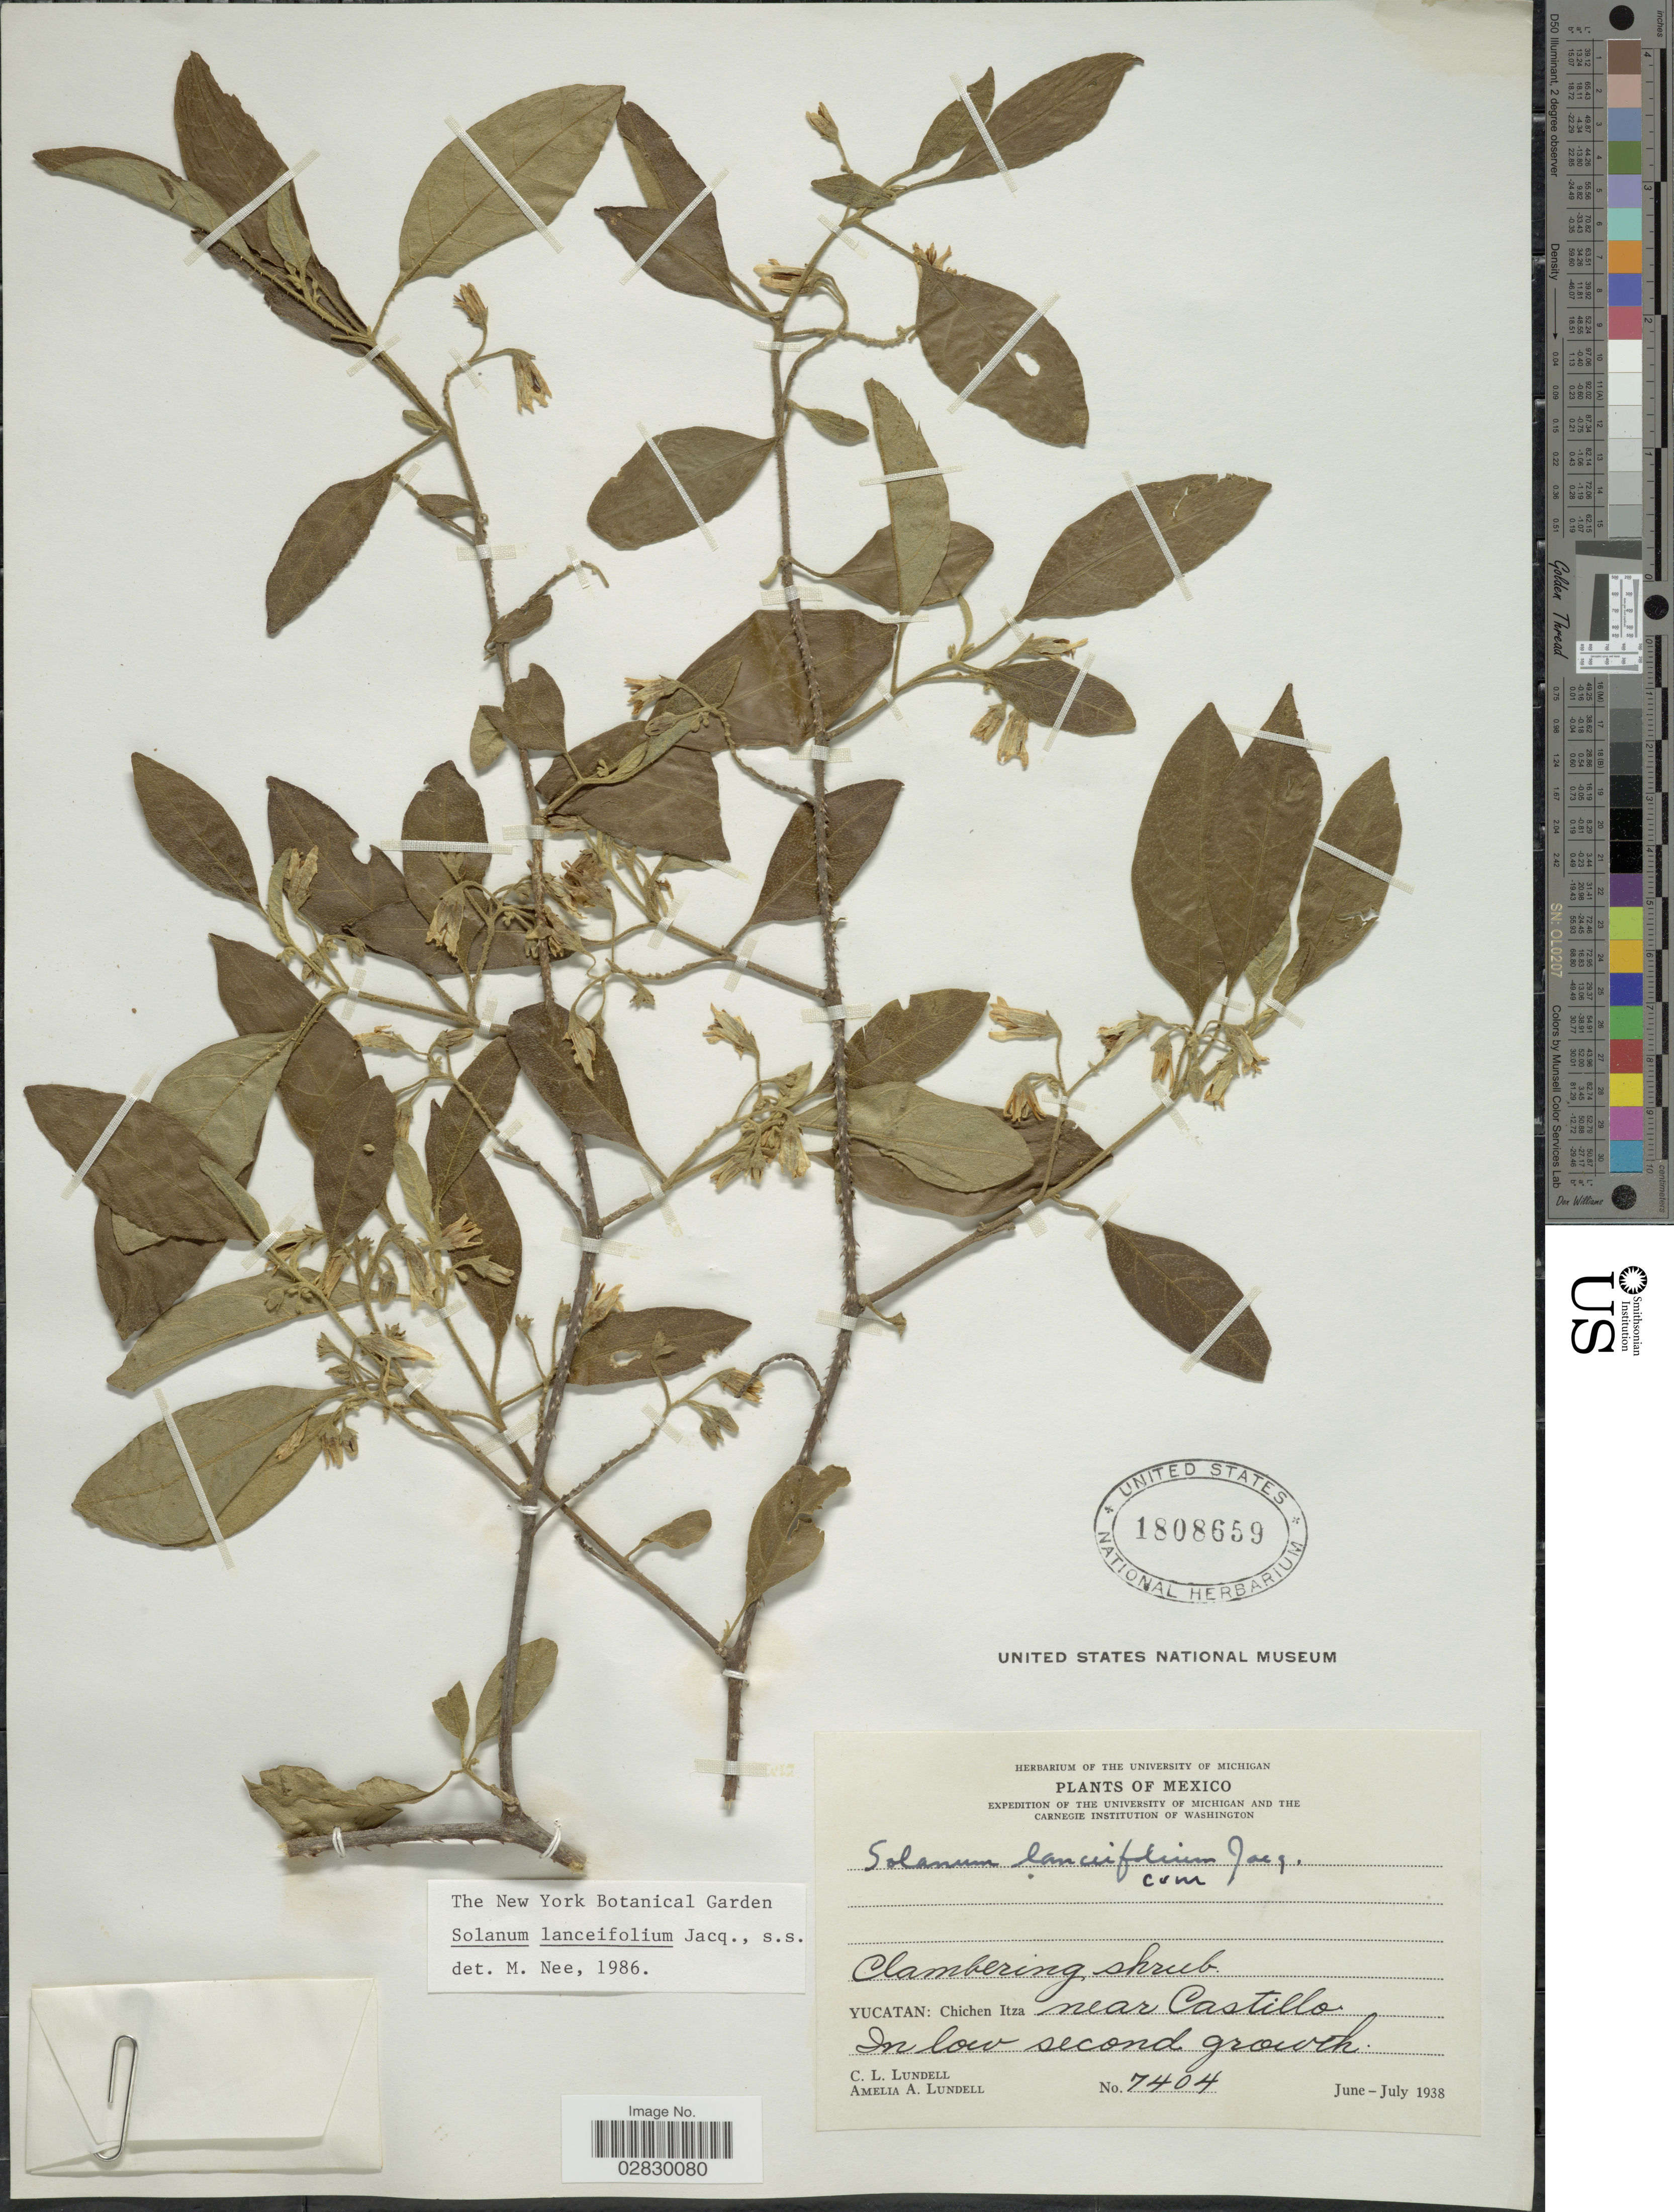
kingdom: Plantae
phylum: Tracheophyta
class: Magnoliopsida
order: Solanales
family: Solanaceae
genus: Solanum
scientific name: Solanum lanceifolium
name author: Jacq.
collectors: C. L. Lundell & A. A. Lundell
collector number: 7404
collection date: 1938-06/1938-07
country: Mexico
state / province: Yucatán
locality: Chichen Itza, near Castillo.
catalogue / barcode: US 1808659